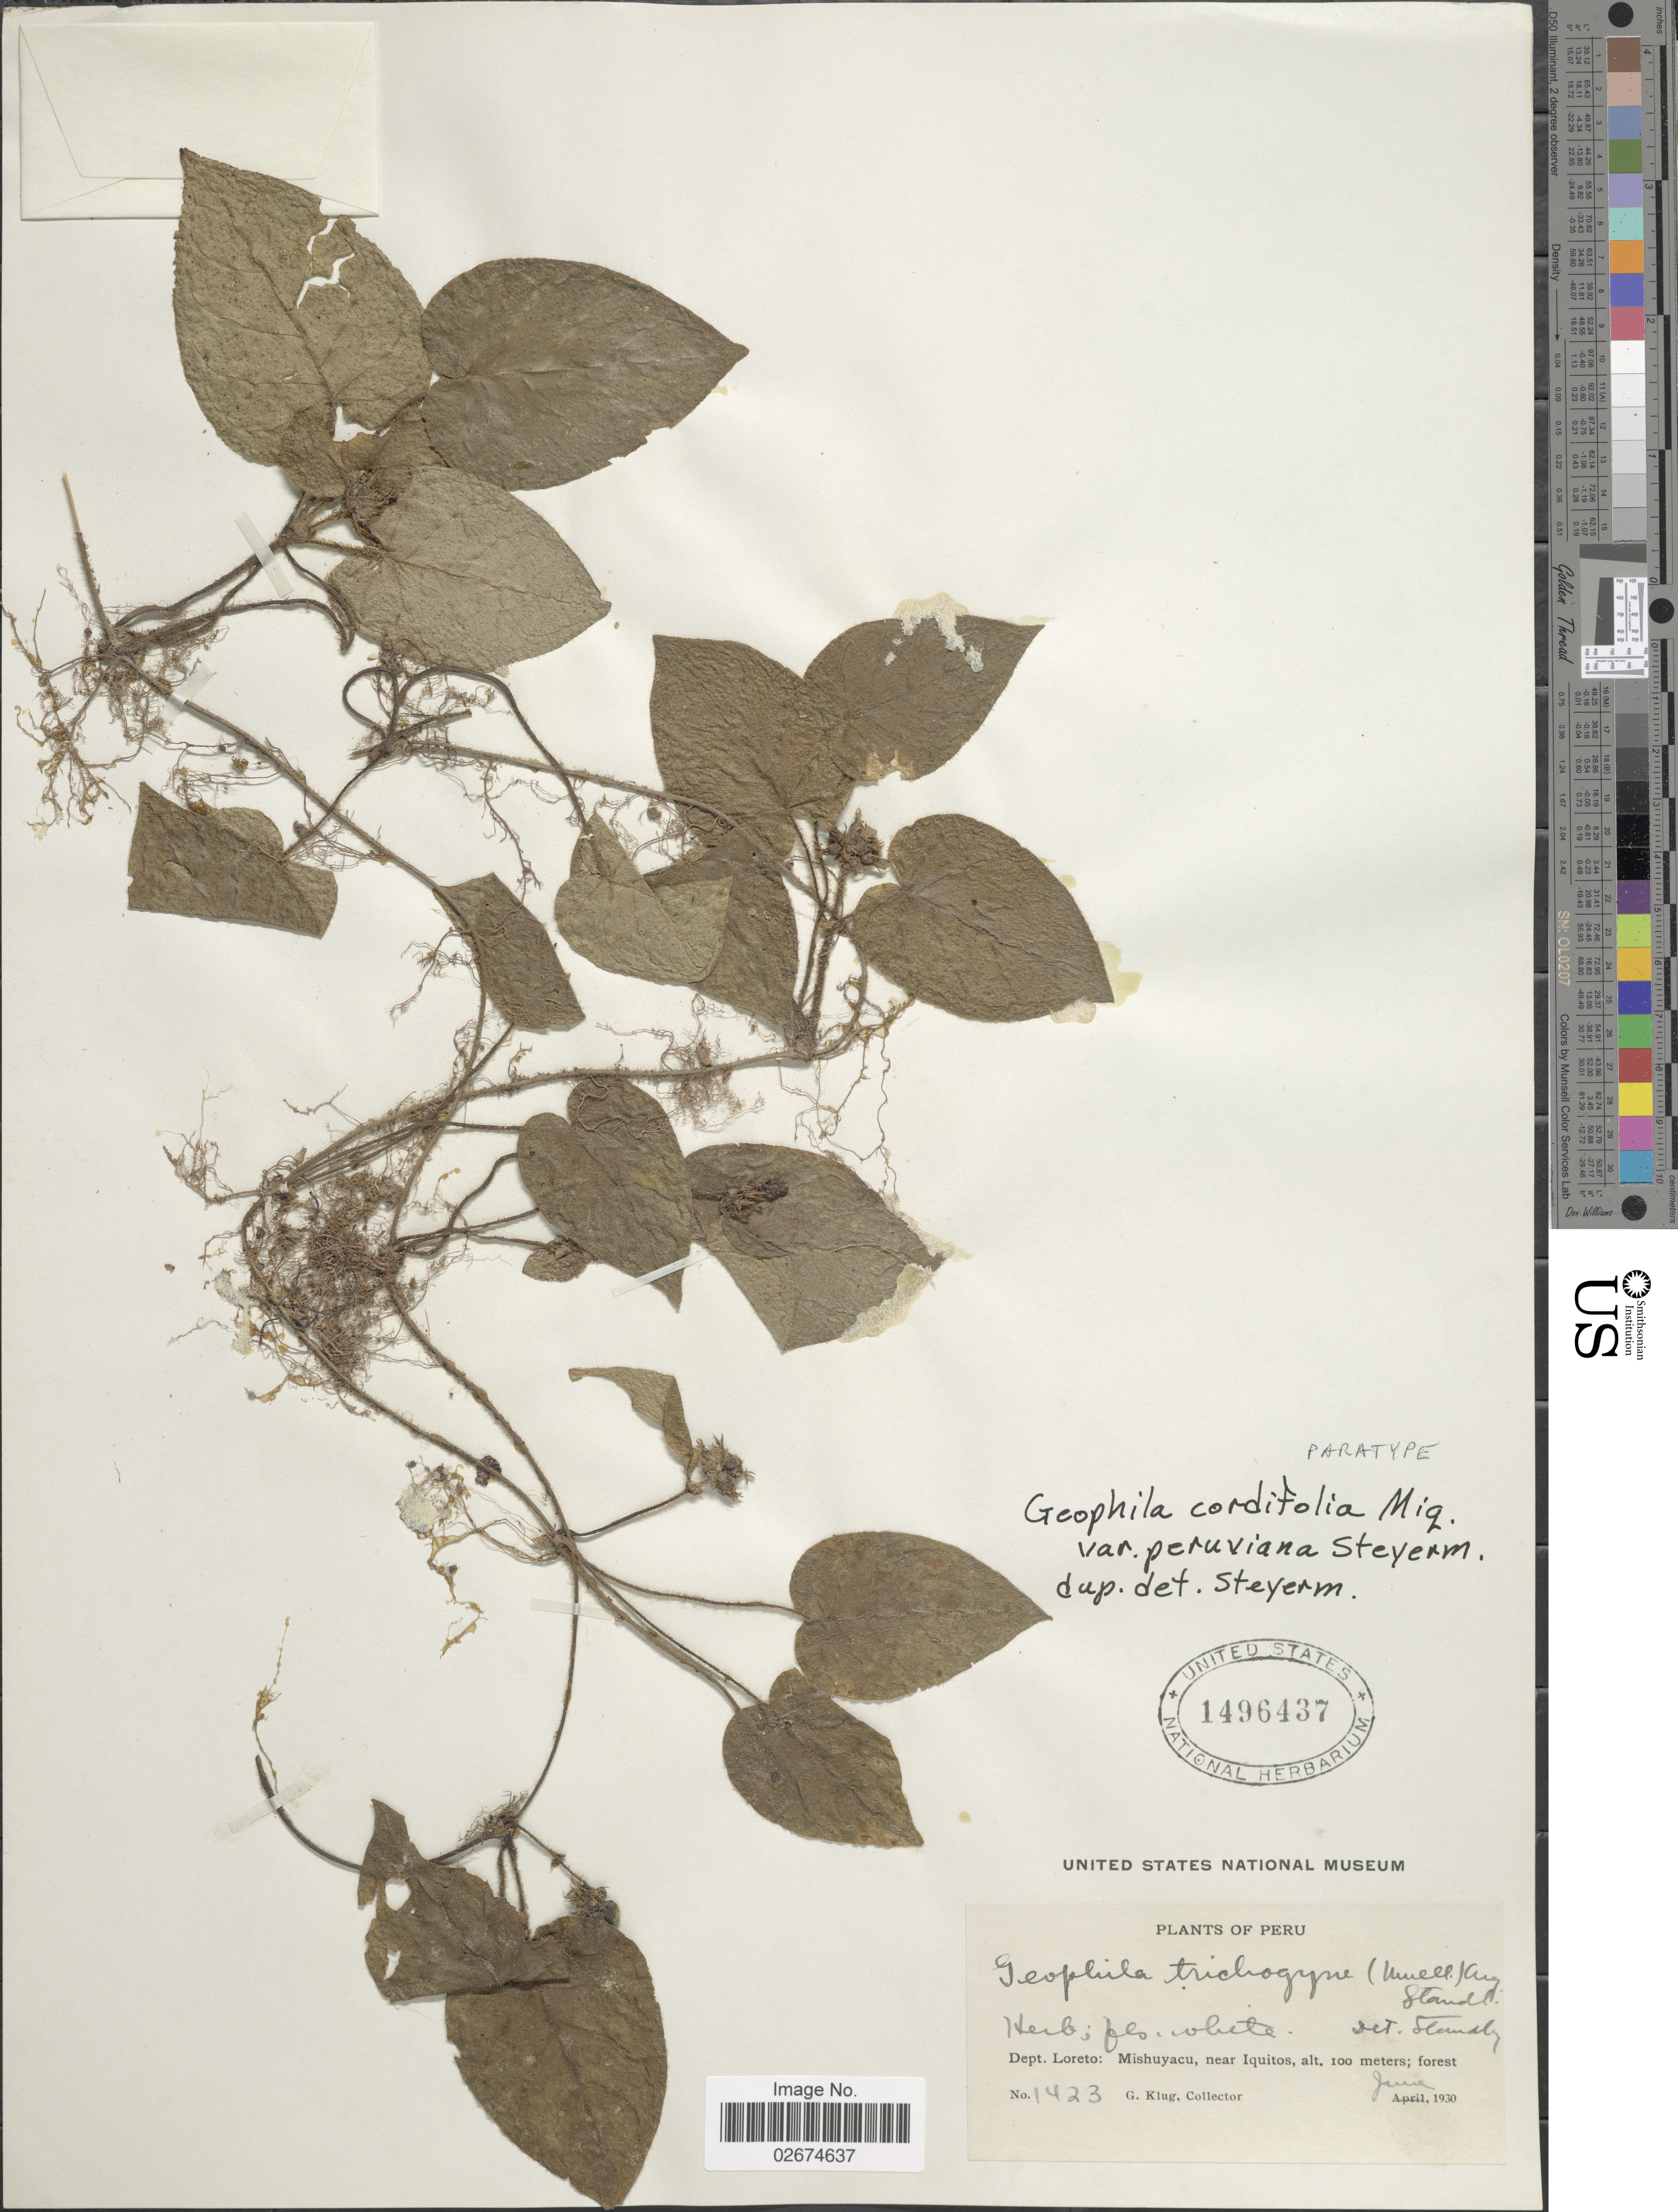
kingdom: Plantae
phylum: Tracheophyta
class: Magnoliopsida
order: Gentianales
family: Rubiaceae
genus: Geophila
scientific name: Geophila cordifolia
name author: Miq.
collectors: G. Klug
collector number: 1423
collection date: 1930-06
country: Peru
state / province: Loreto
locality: Dept. Loreto: Mishuyacu, near Iquitos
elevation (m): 100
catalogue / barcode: US 1496437